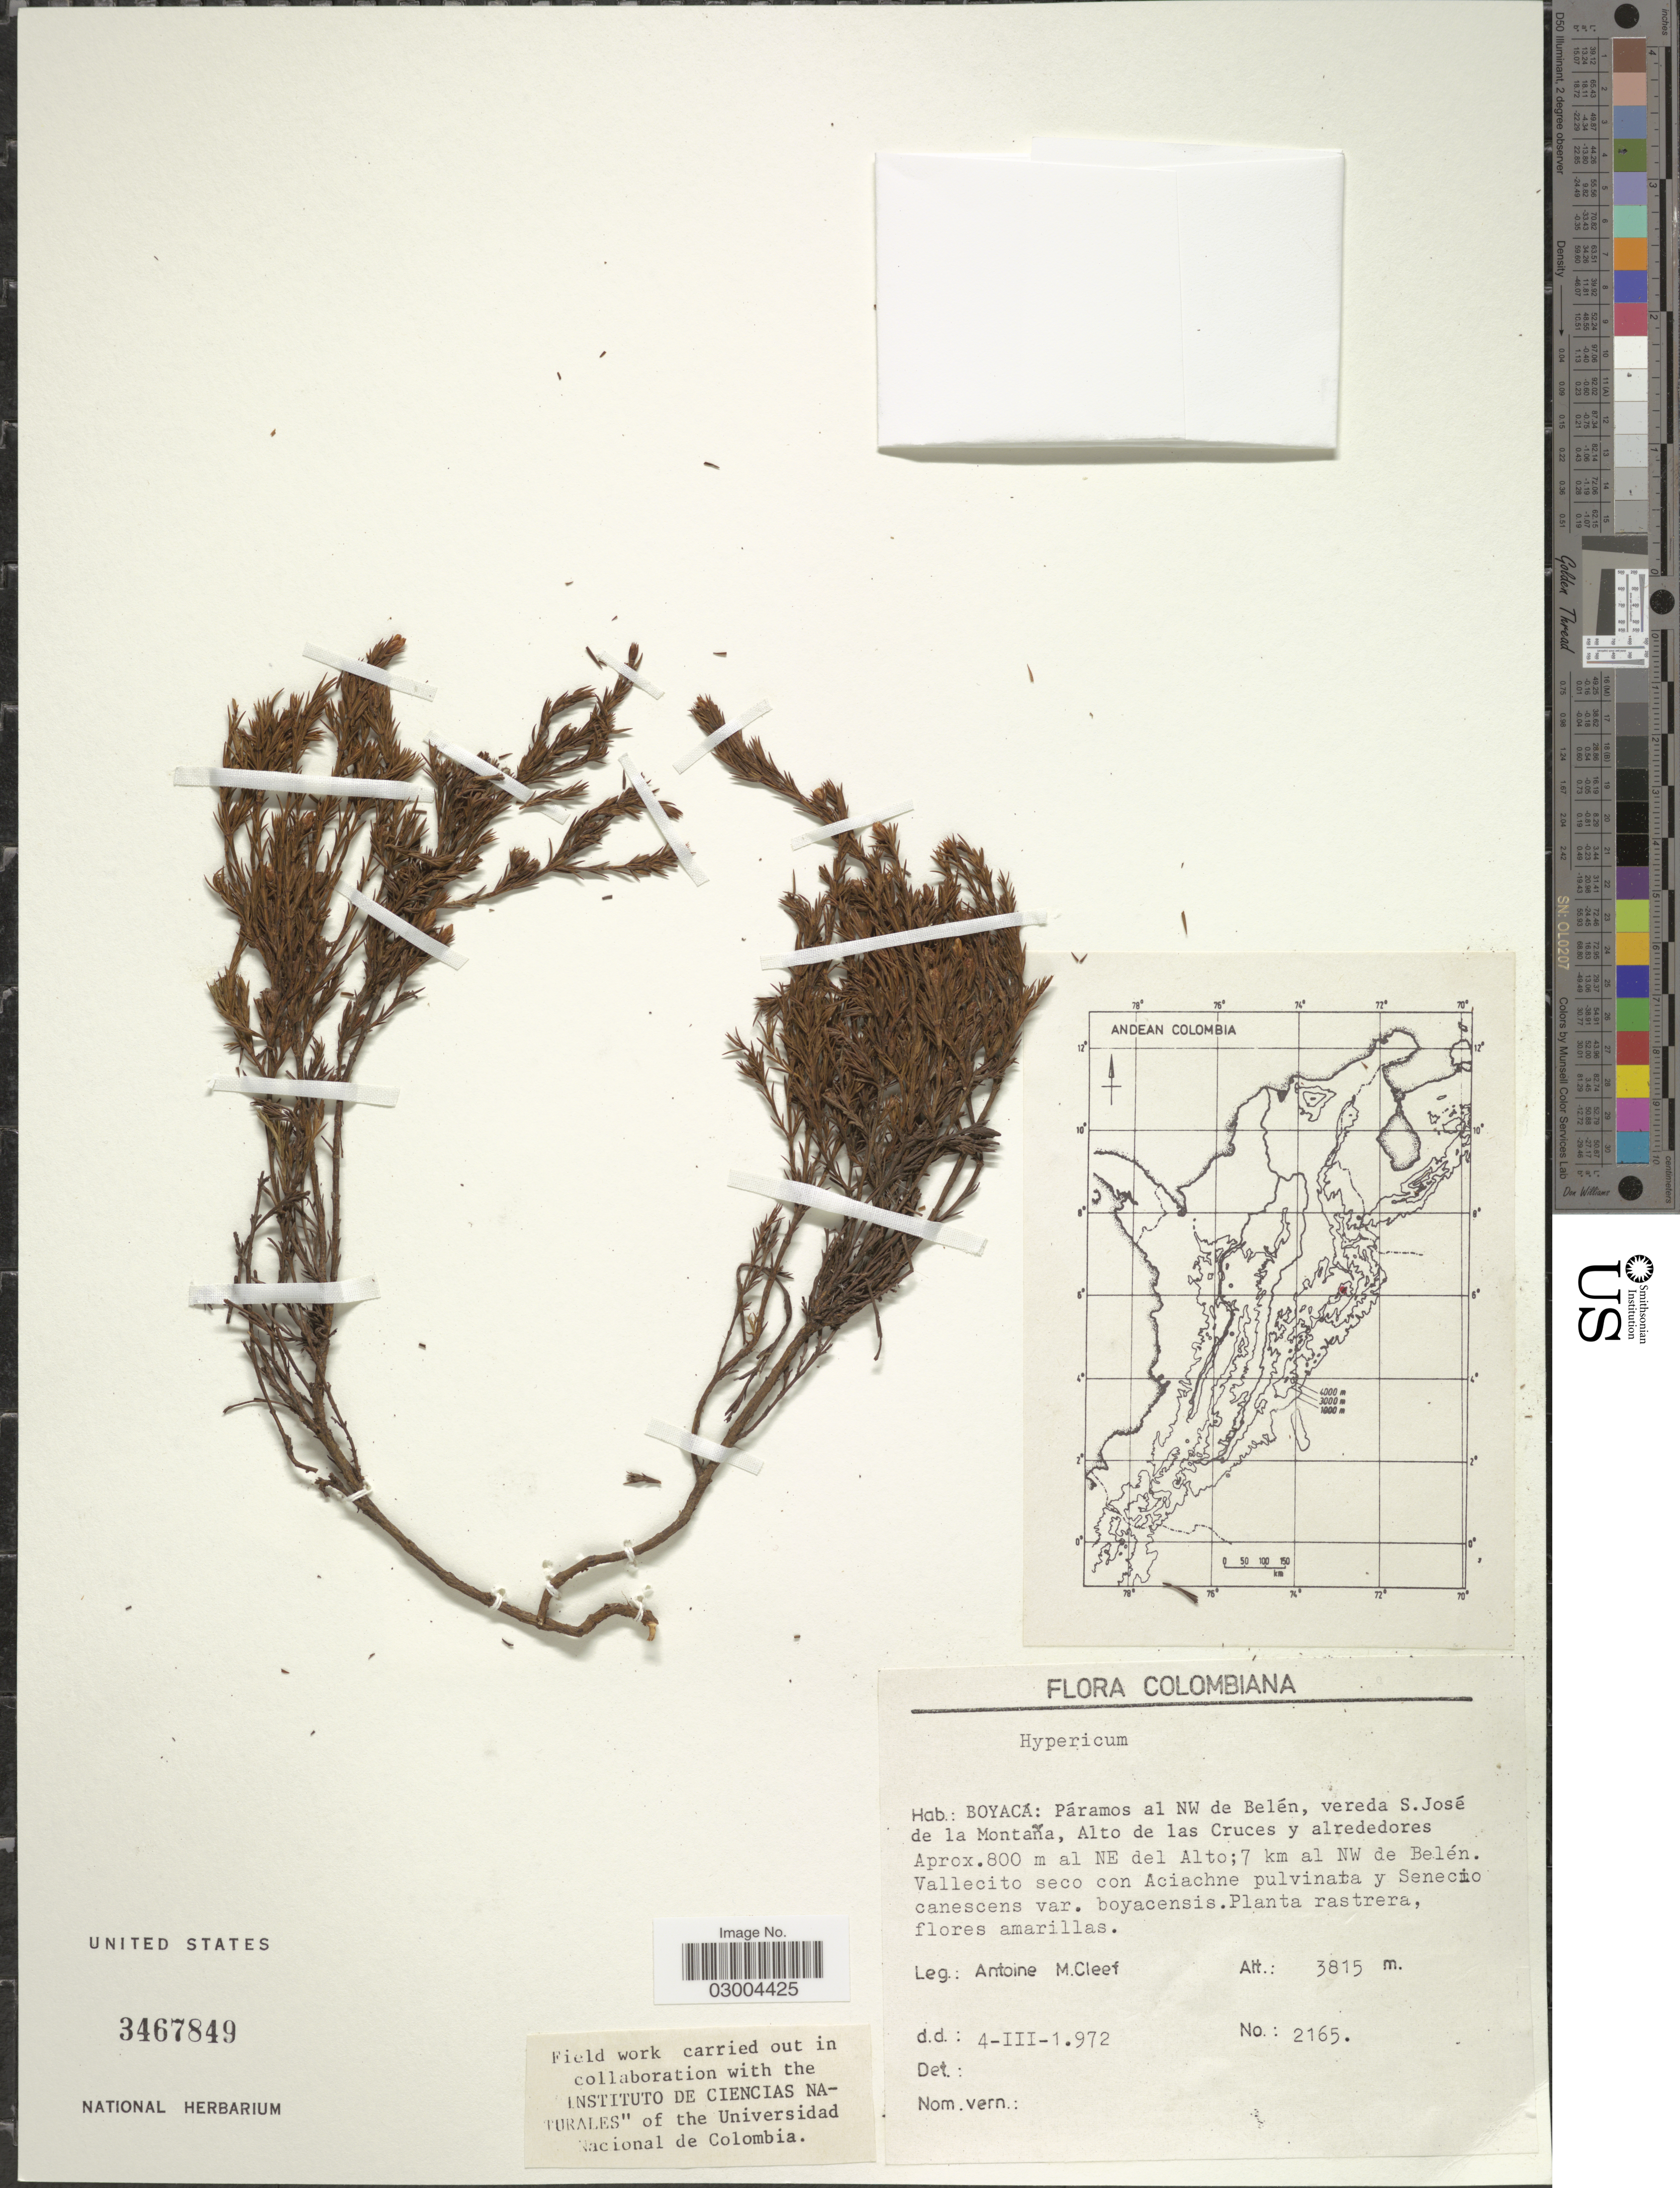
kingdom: Plantae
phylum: Tracheophyta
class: Magnoliopsida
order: Malpighiales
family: Hypericaceae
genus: Hypericum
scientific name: Hypericum sp.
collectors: A. M. Cleef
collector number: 2165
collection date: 1972-03-04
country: Colombia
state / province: Boyacá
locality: Páramos al NW de Belén, vereda S. José de la Montaña, Alto de las Cruces y alrededores Aprox. 800 m al NE del Alto; 7 km al NW de Belén.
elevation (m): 3815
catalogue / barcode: US 3467849